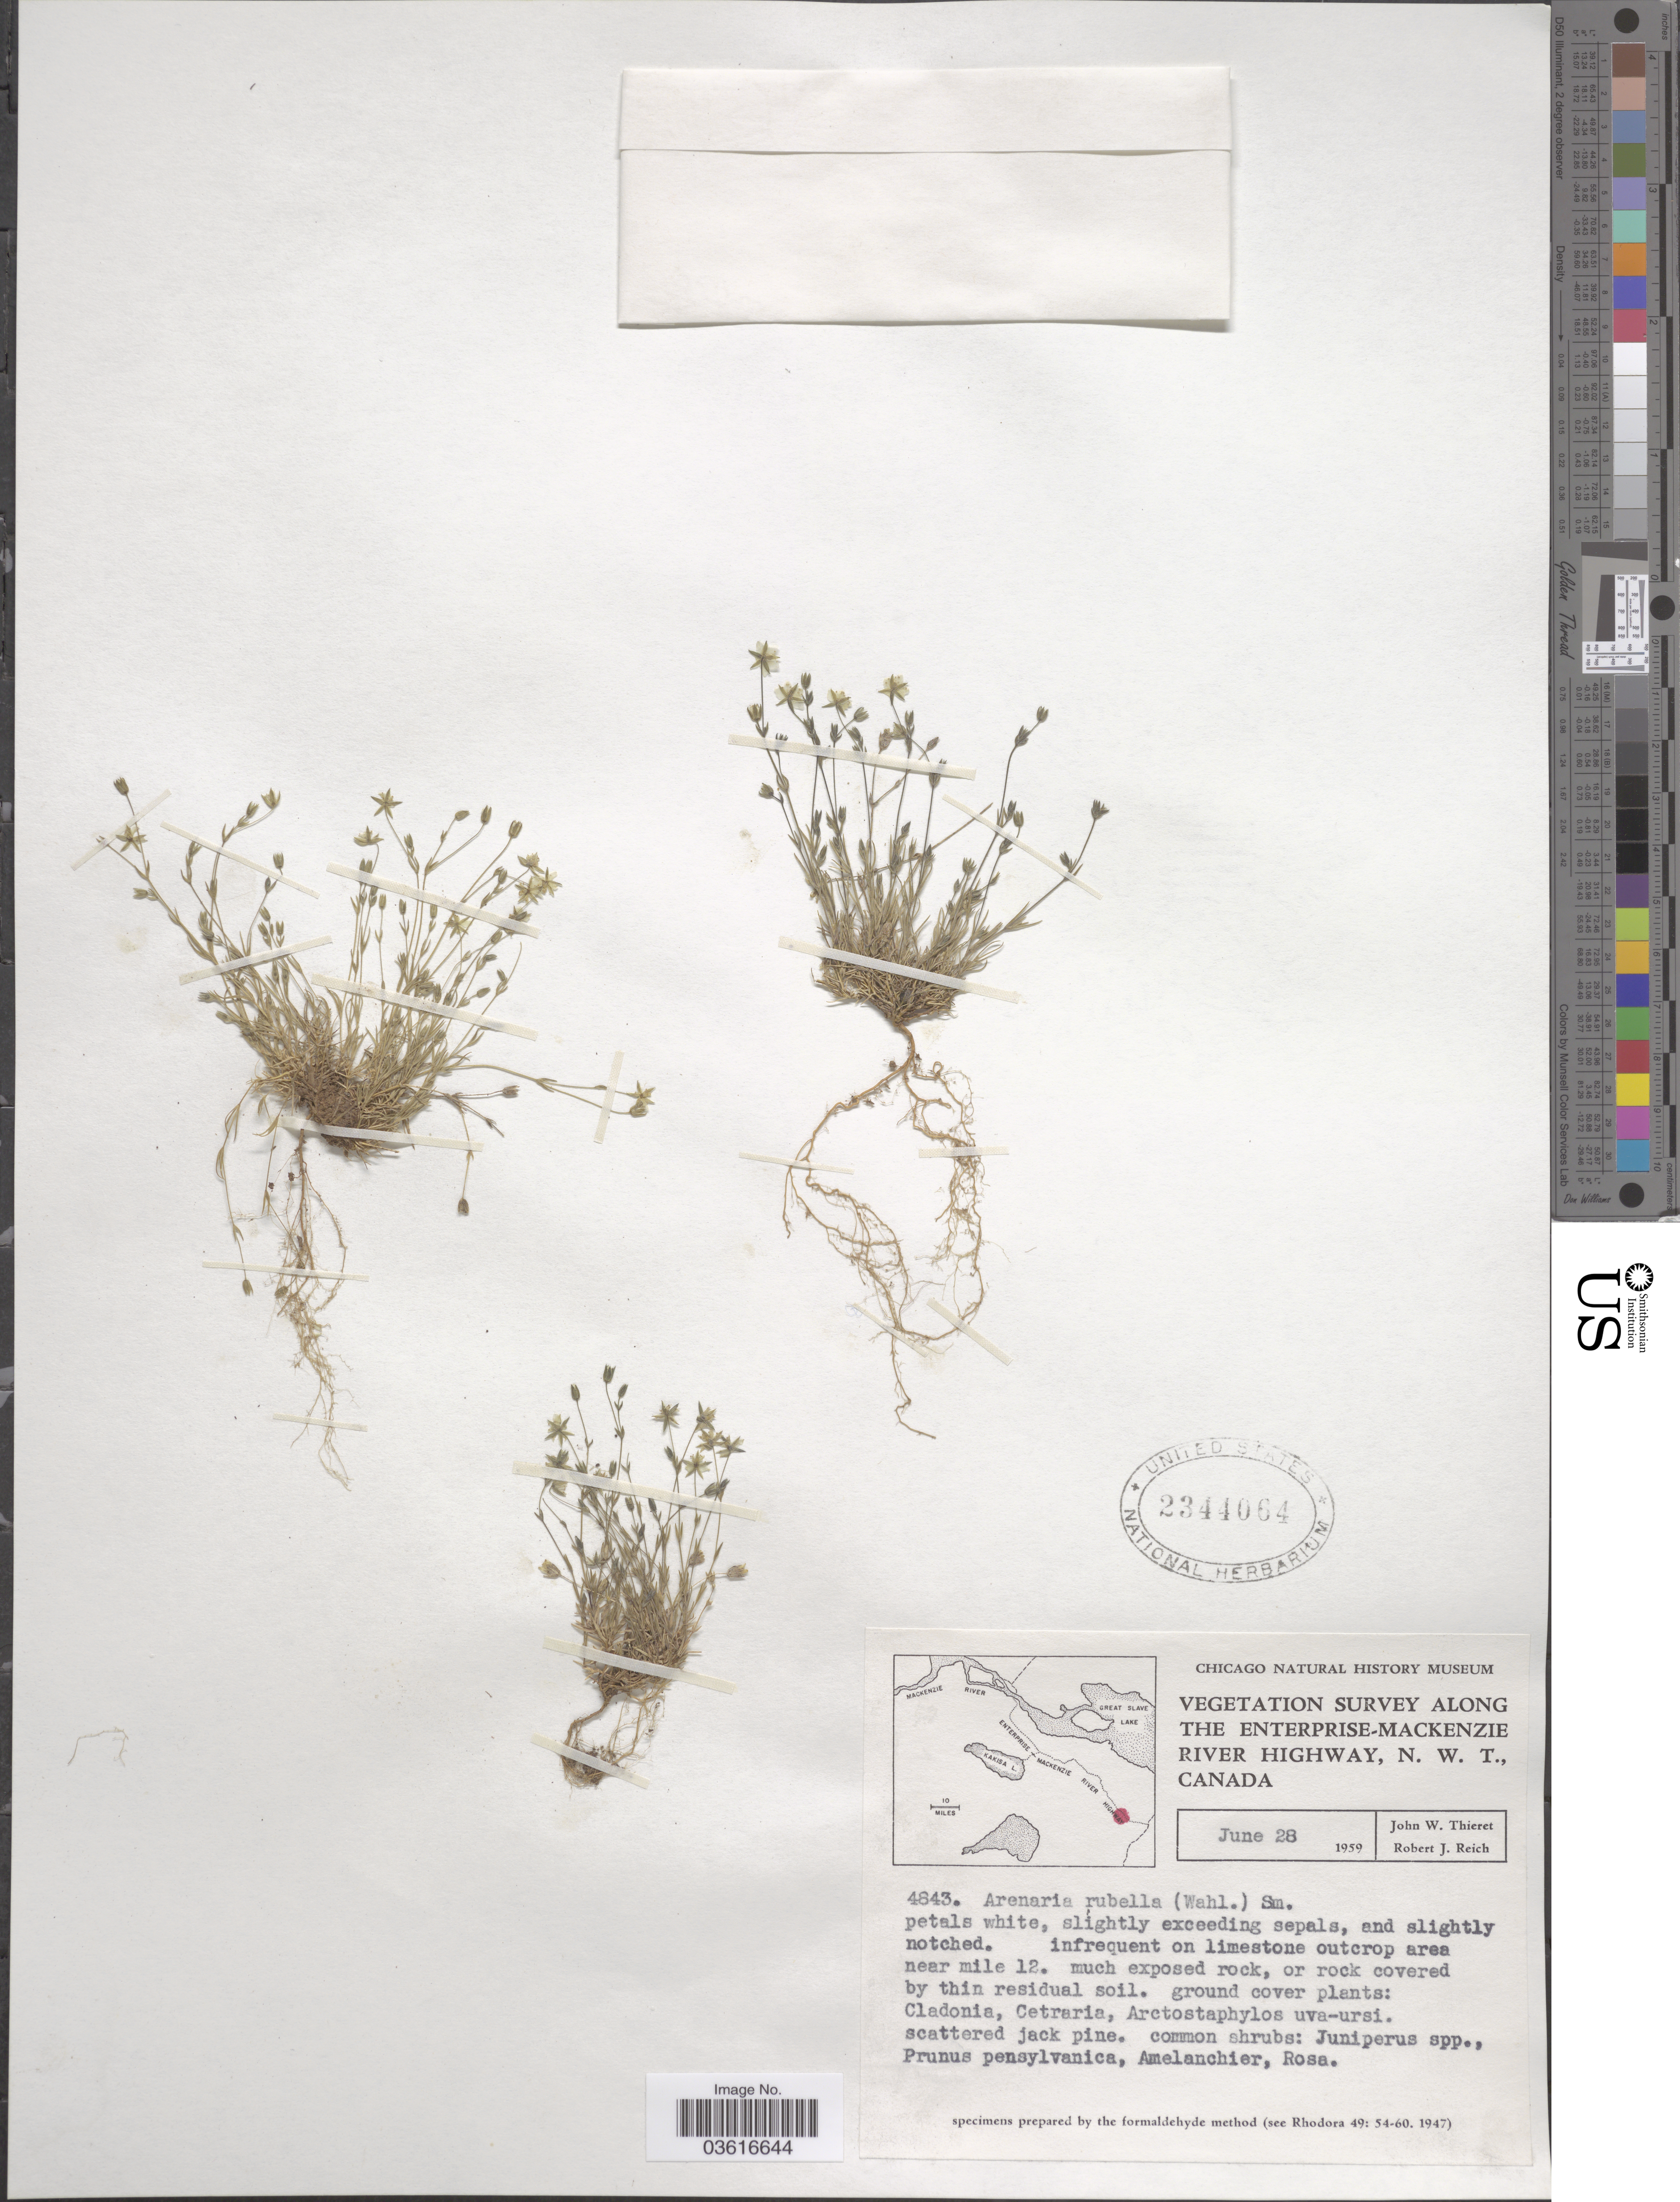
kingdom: Plantae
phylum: Tracheophyta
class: Magnoliopsida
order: Caryophyllales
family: Caryophyllaceae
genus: Minuartia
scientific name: Minuartia rubella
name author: (Wahlenb.) Hiern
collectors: J. W. Thieret & R. Reich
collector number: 4843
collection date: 1959-06-28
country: Canada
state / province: Northwest Territories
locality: Along the Enterprise-Mackenzie River Highway. Near mile 12.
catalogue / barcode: US 2344064